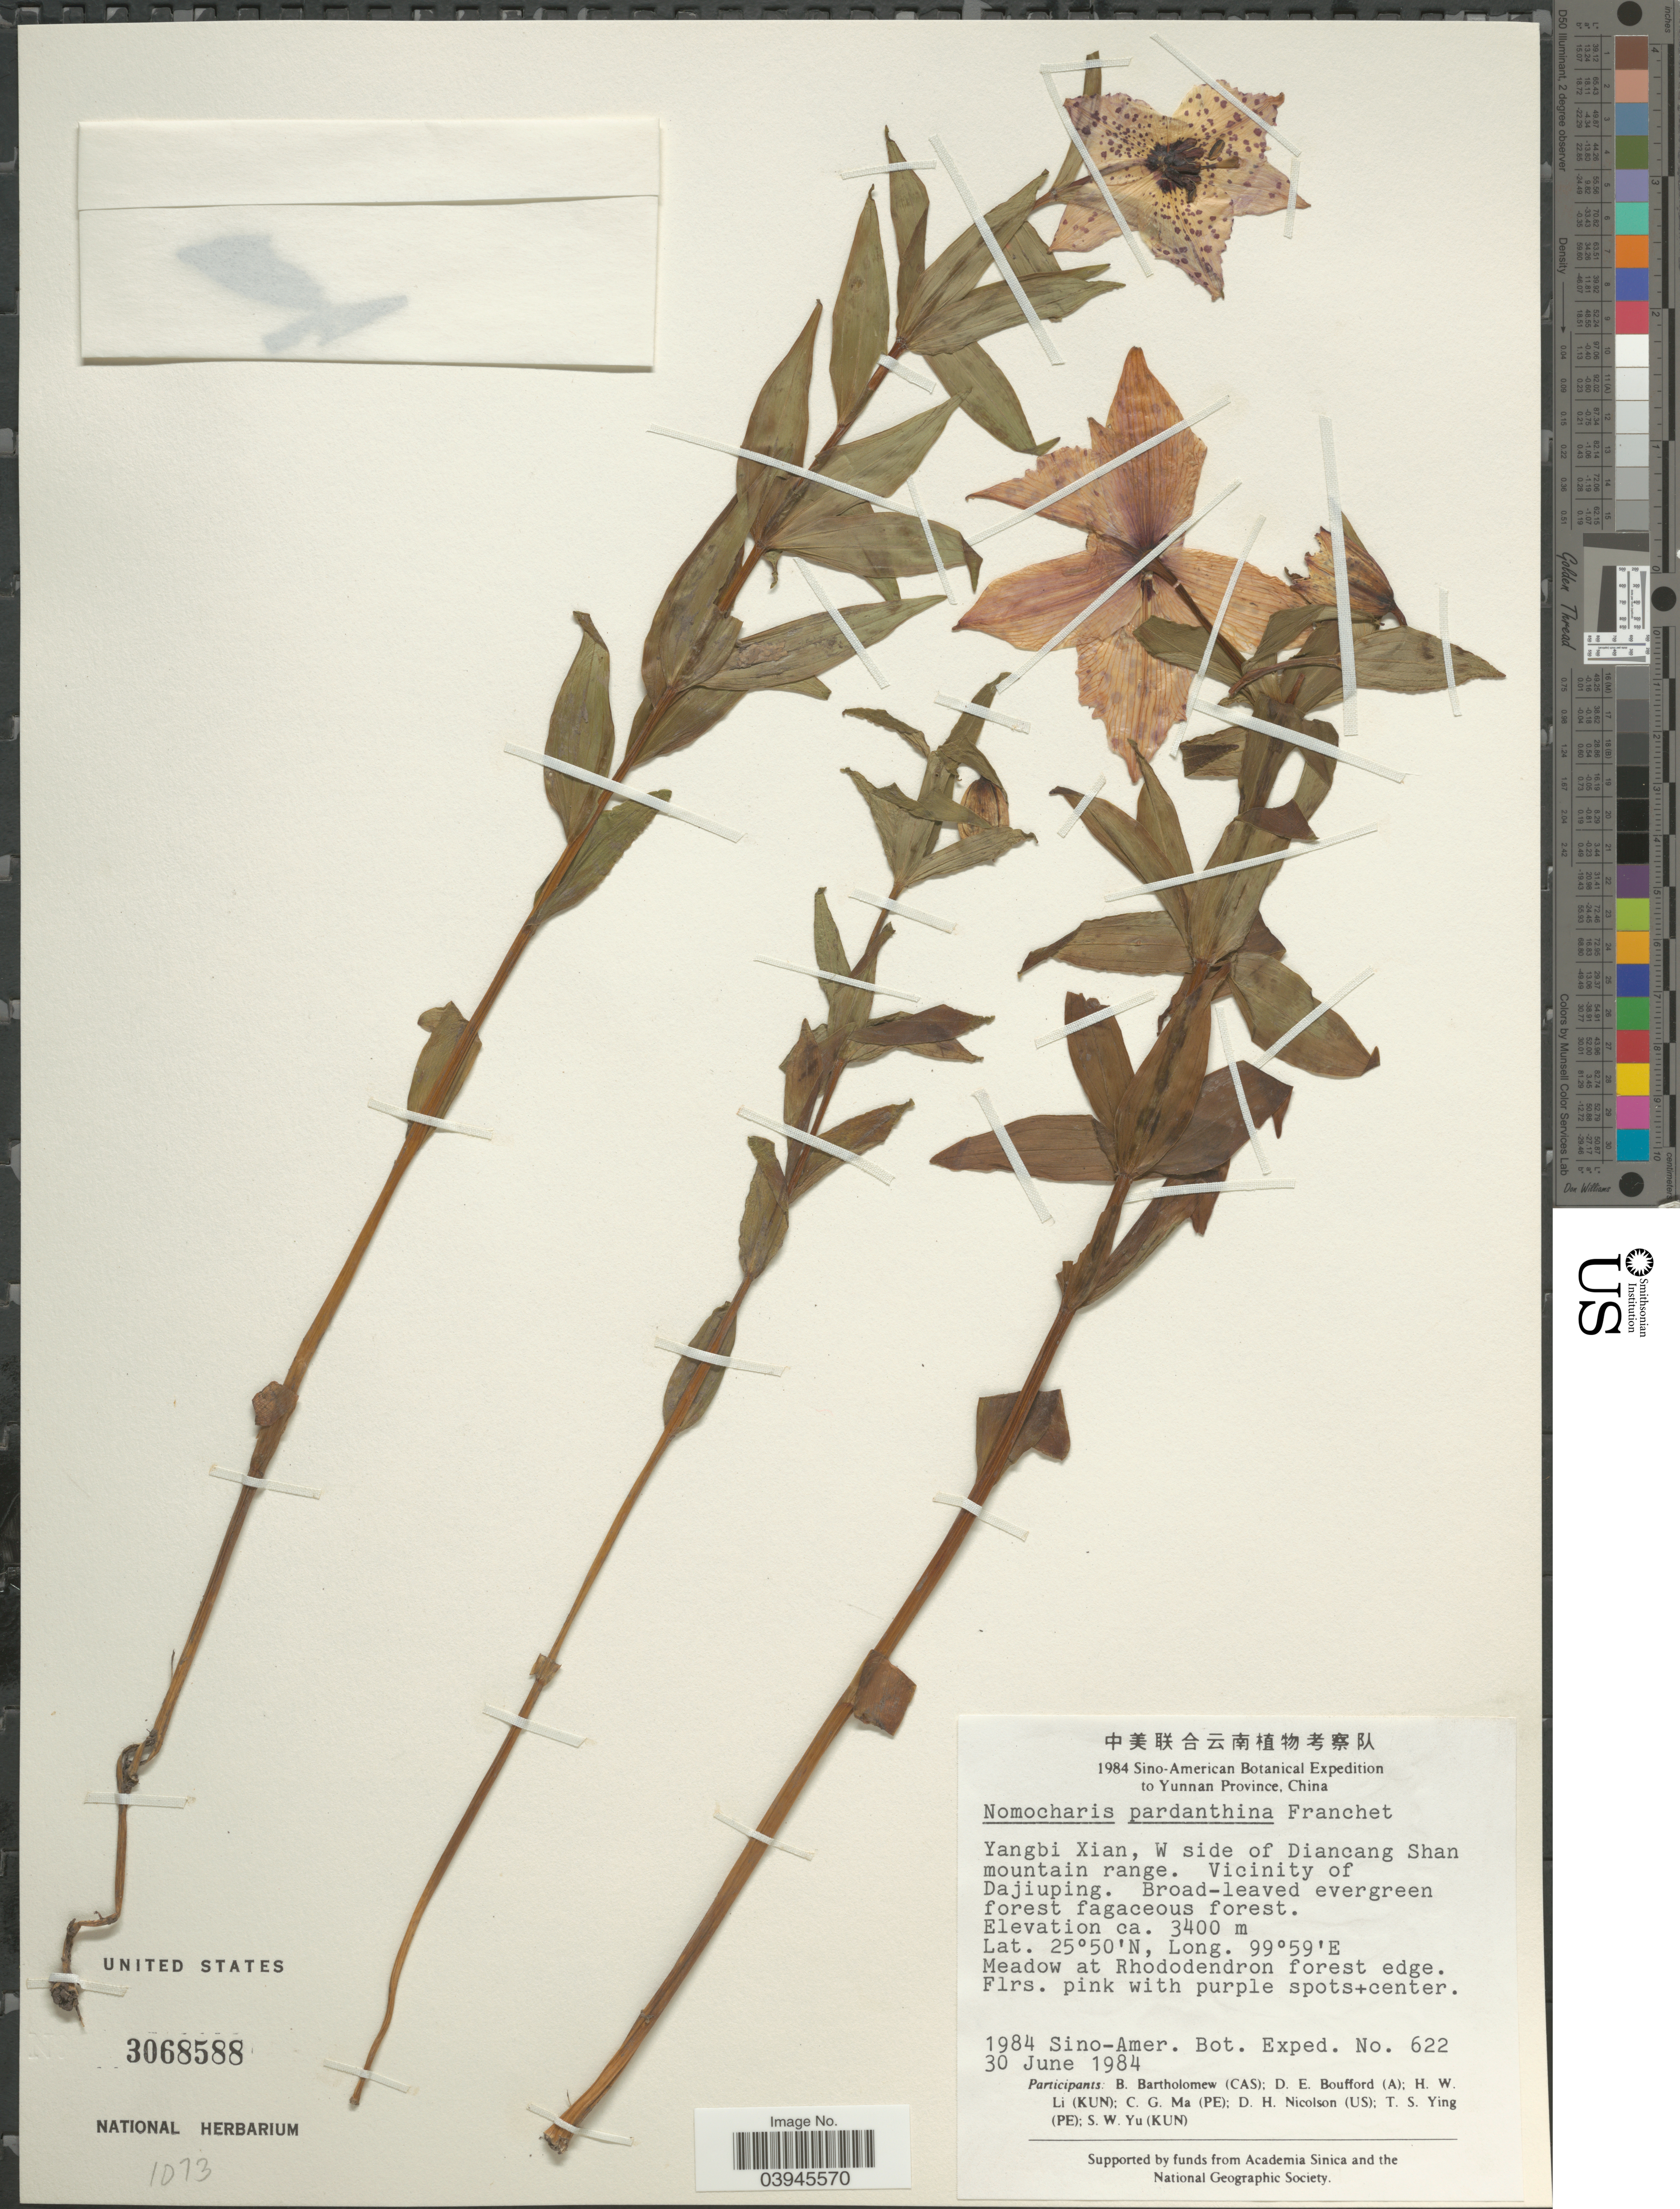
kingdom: Plantae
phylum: Tracheophyta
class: Liliopsida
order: Liliales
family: Liliaceae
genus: Lilium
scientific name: Lilium pardanthinum ined., 9/2021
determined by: Strong, Mark T., (BOT), Smithsonian Institution - National Museum of Natural History (UNITED STATES)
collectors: Sino-Amer. Bot. Exped. 1984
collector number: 622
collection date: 1984-06-30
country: China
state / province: Yunnan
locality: Yangbi Xian, W side of Diancang Shan mountain range. Vicinity of Dajiuping.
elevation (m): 3400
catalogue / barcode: US 3068588